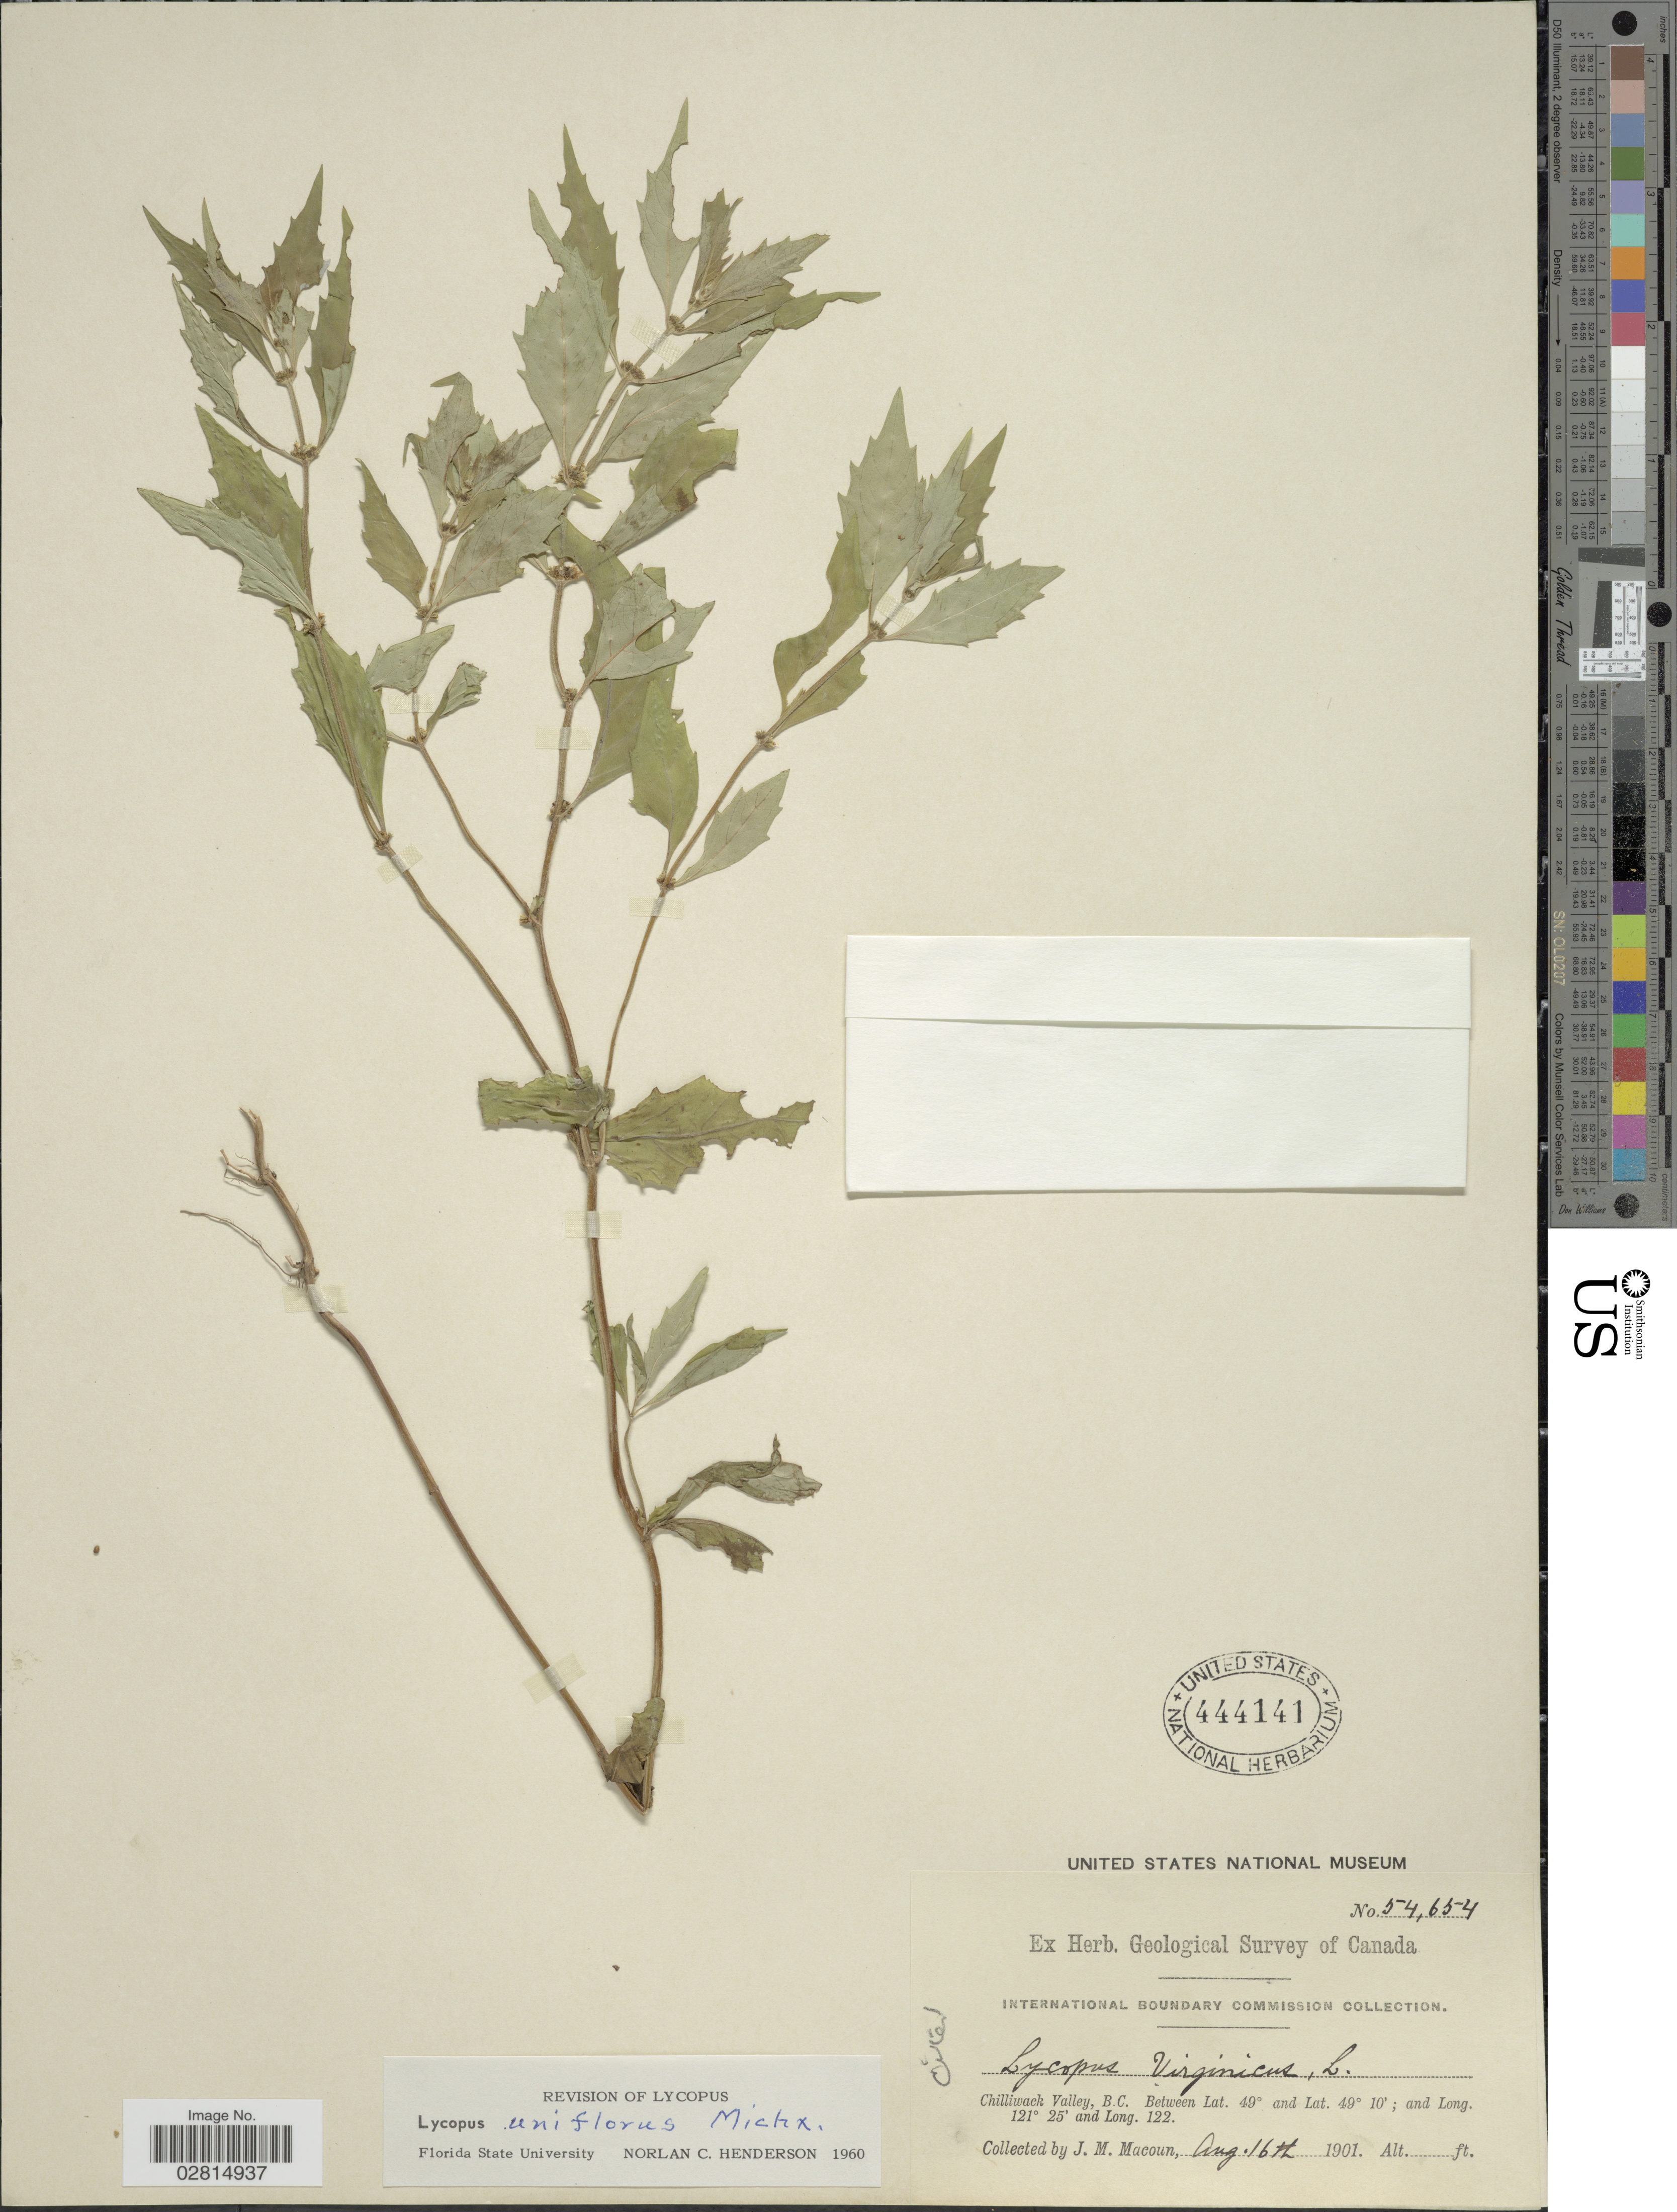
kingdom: Plantae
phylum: Tracheophyta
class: Magnoliopsida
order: Lamiales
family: Lamiaceae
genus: Lycopus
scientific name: Lycopus uniflorus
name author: Michx.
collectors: J. M. Macoun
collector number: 54654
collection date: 1901-08-16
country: Canada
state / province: British Columbia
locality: Chilliwack Valley, B.C.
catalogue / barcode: US 444141